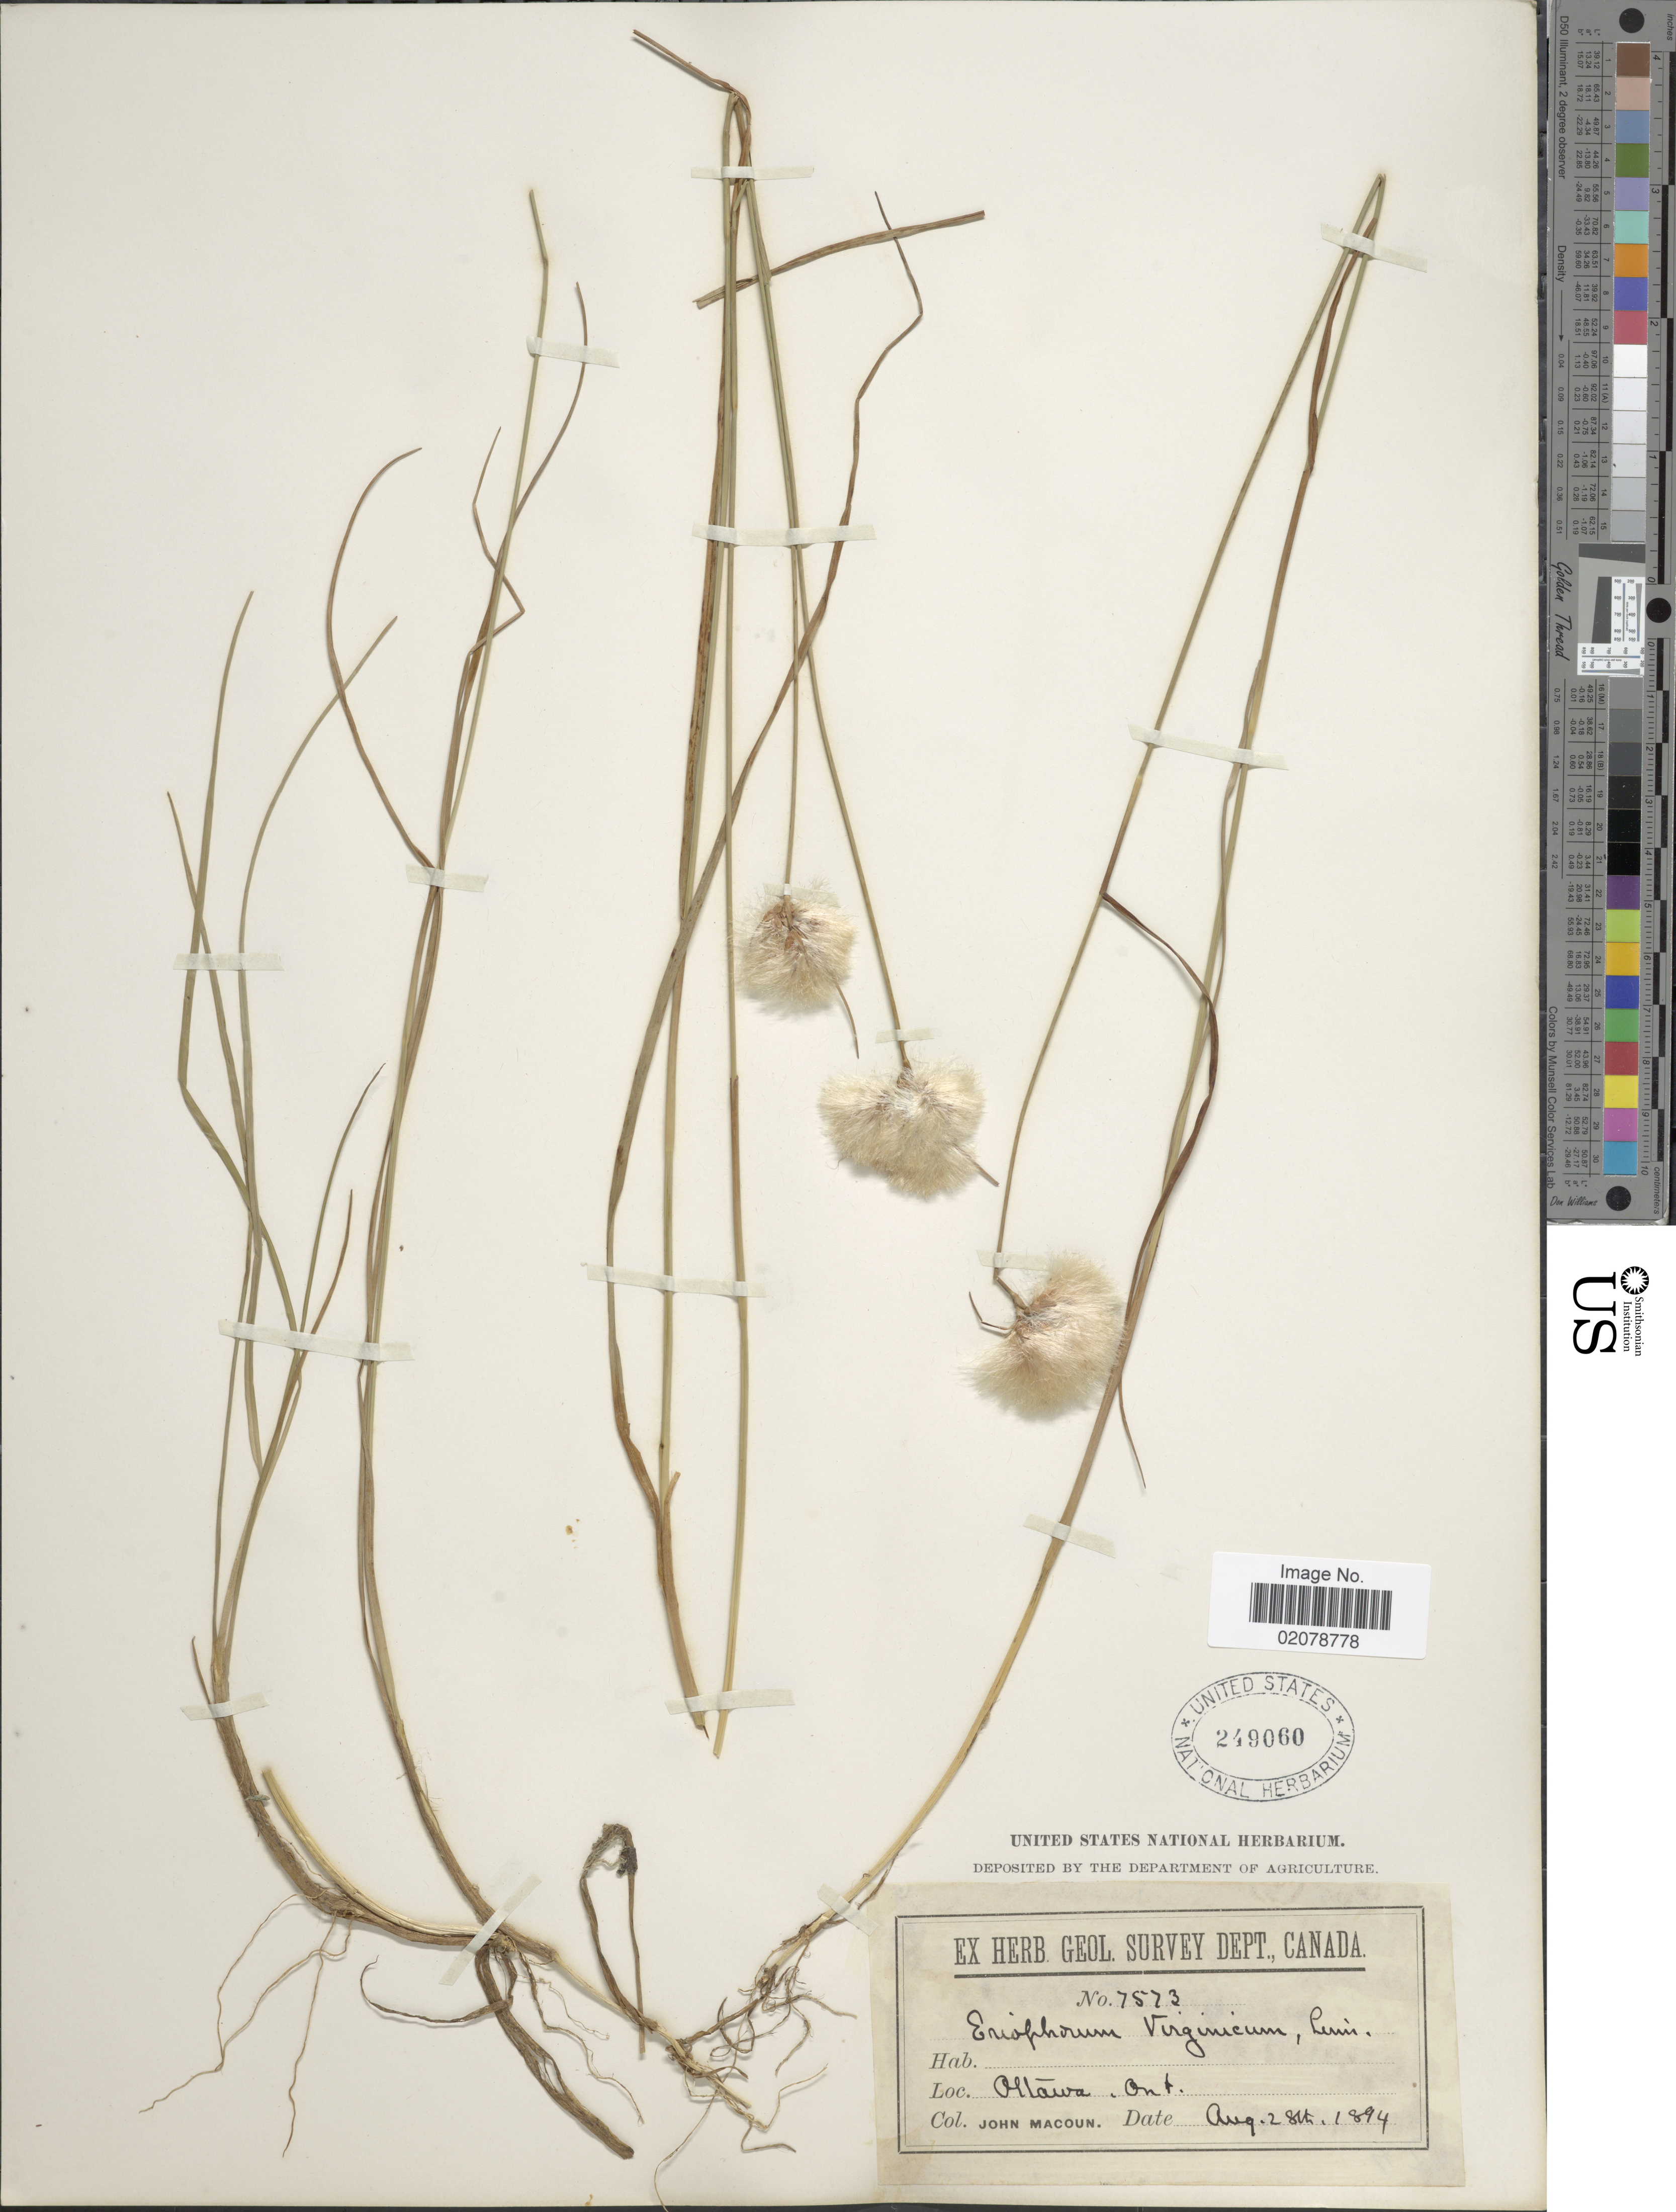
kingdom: Plantae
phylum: Tracheophyta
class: Liliopsida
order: Poales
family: Cyperaceae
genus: Eriophorum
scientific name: Eriophorum virginicum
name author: L.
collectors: J. Macoun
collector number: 7573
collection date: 1894-08-28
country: Canada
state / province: Ontario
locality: Ottawa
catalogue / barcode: US 249060